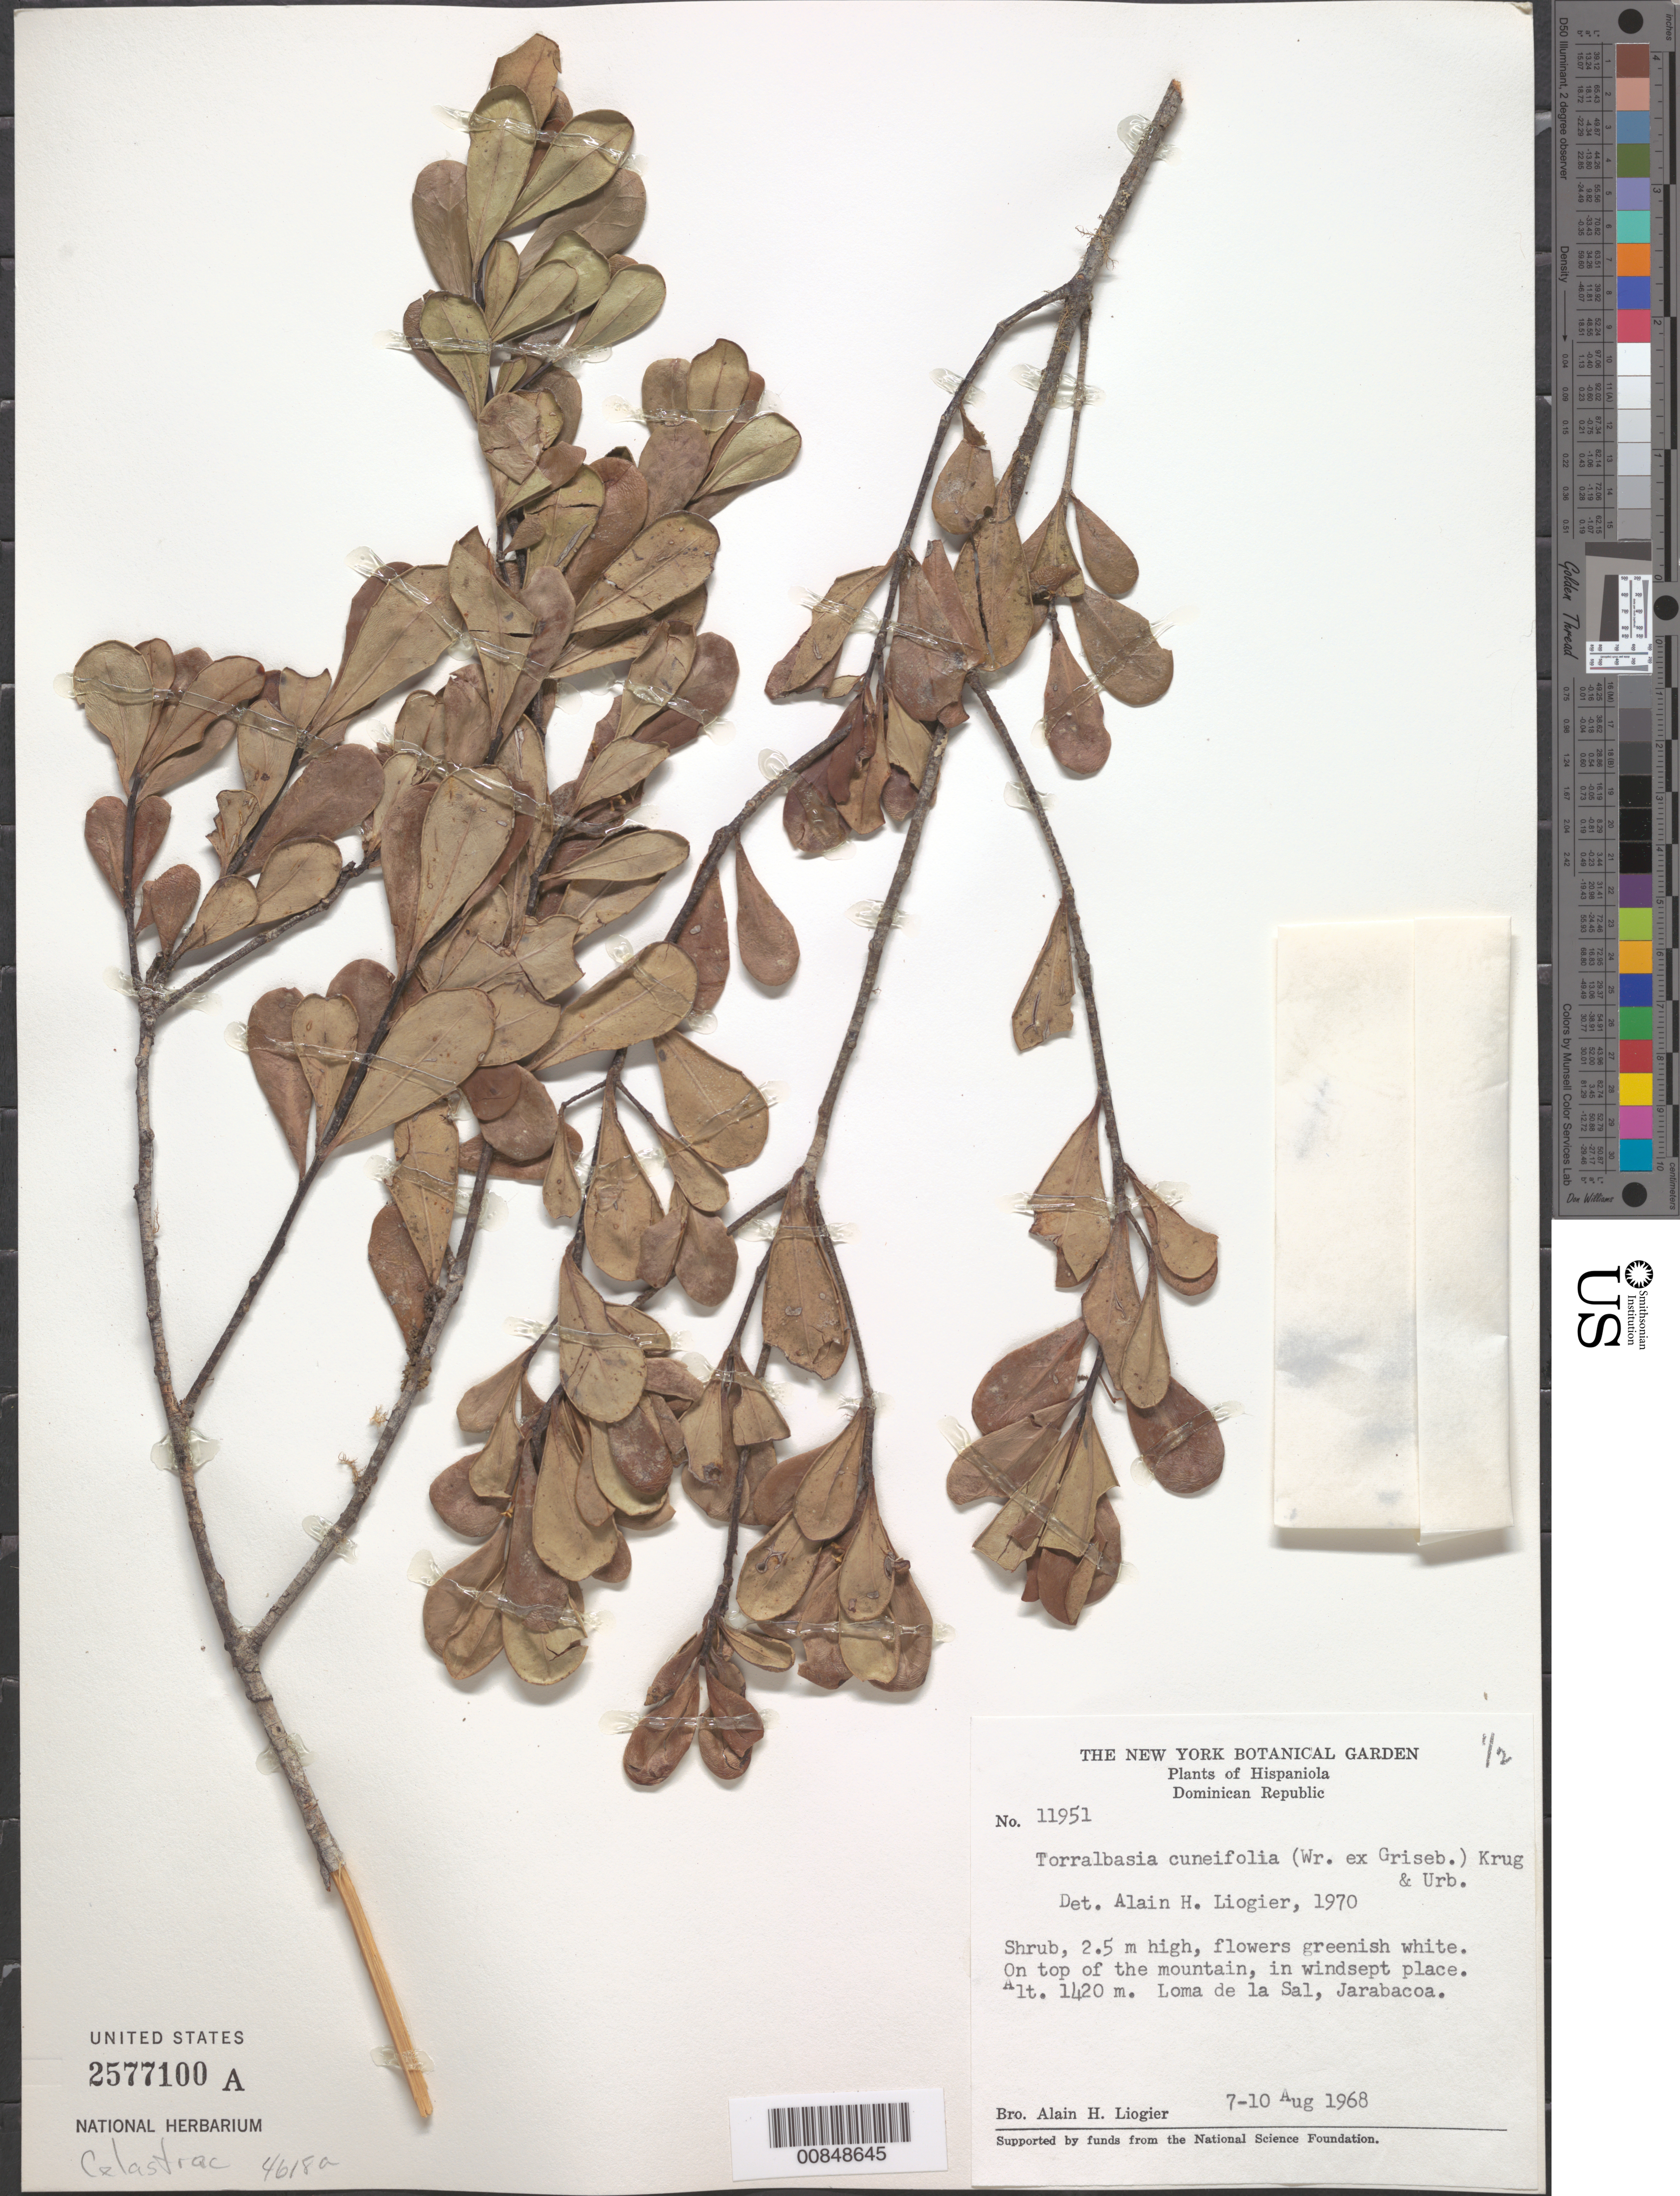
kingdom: Plantae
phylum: Tracheophyta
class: Magnoliopsida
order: Celastrales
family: Celastraceae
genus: Torralbasia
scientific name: Torralbasia cuneifolia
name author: (C. Wright ex Griseb.) Krug & Urb.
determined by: Liogier, Alain H.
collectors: A. H. Liogier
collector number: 11951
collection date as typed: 07 Aug 1968 to 10 Aug 1968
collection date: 1968-08-07/1968-08-10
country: Dominican Republic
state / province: La Vega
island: Hispaniola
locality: Loma de la Sal, Jarabacoa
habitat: On top of mountain, in windswept place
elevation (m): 1420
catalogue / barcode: US 2577100